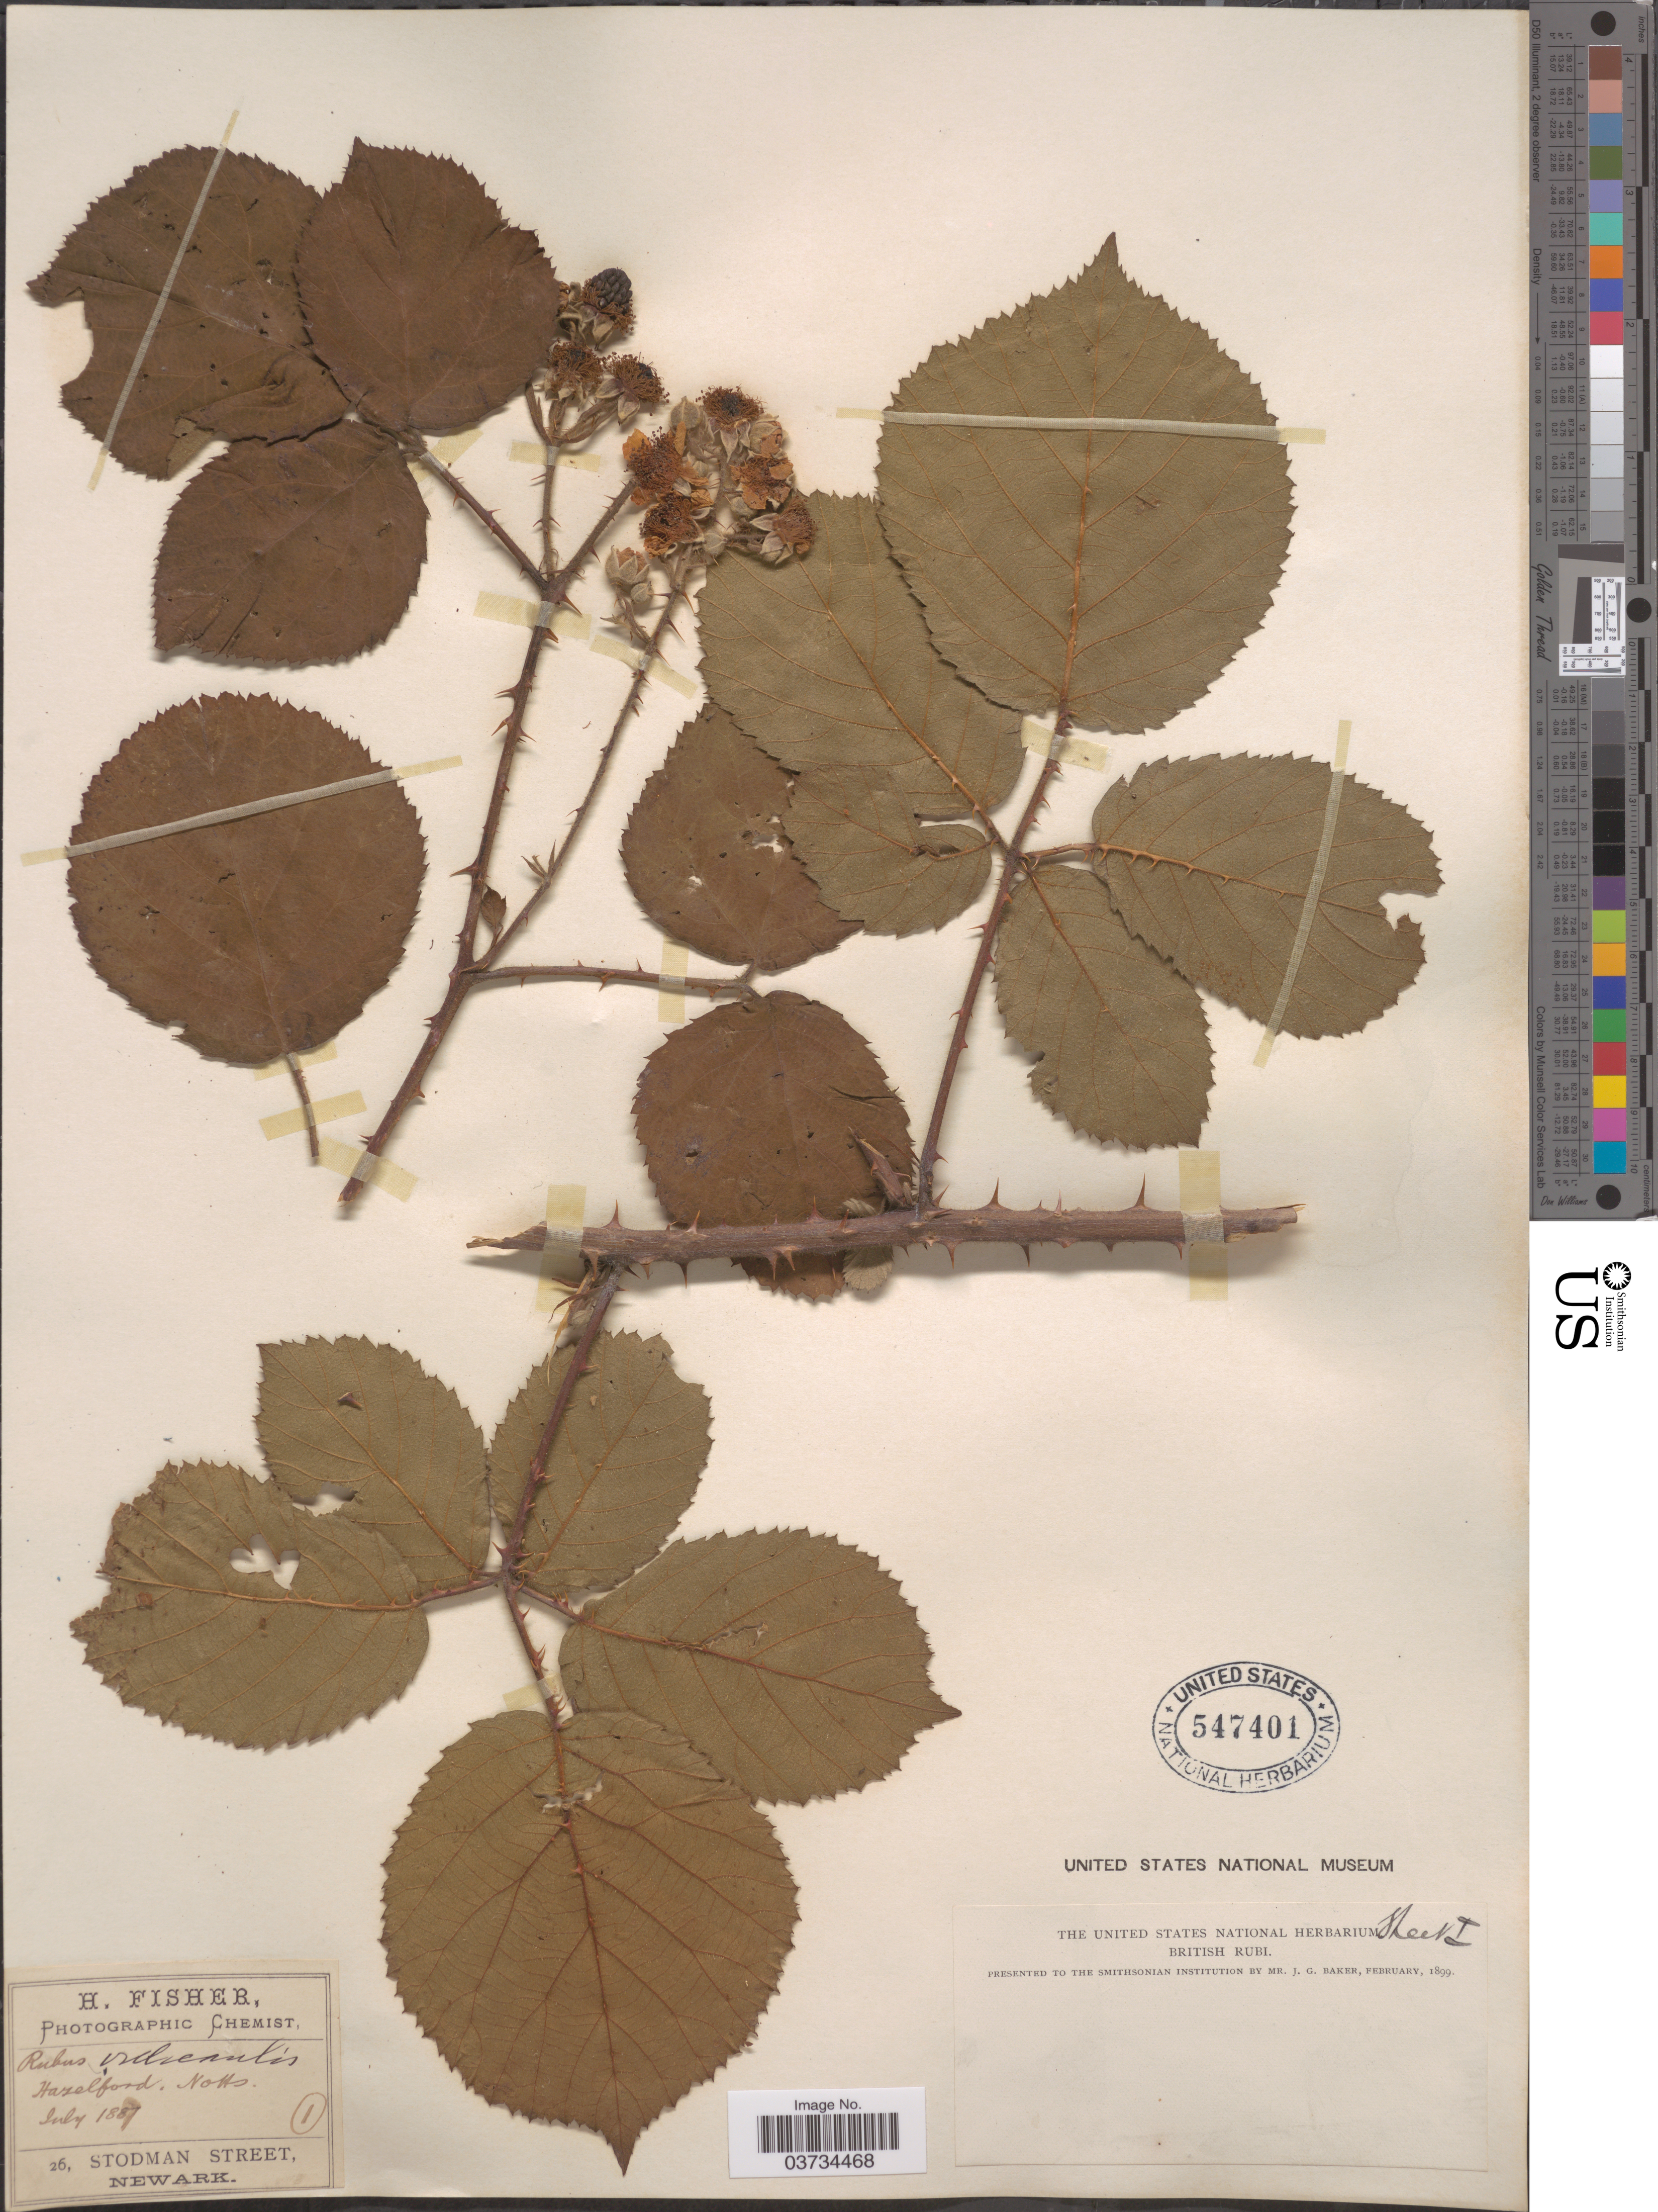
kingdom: Plantae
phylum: Tracheophyta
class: Magnoliopsida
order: Rosales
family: Rosaceae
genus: Rubus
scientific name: Rubus gracilis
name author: Roxb.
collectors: H. H. Fisher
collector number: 1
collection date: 1887-07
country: United Kingdom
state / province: England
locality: Hazelford, Notts.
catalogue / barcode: US 547401